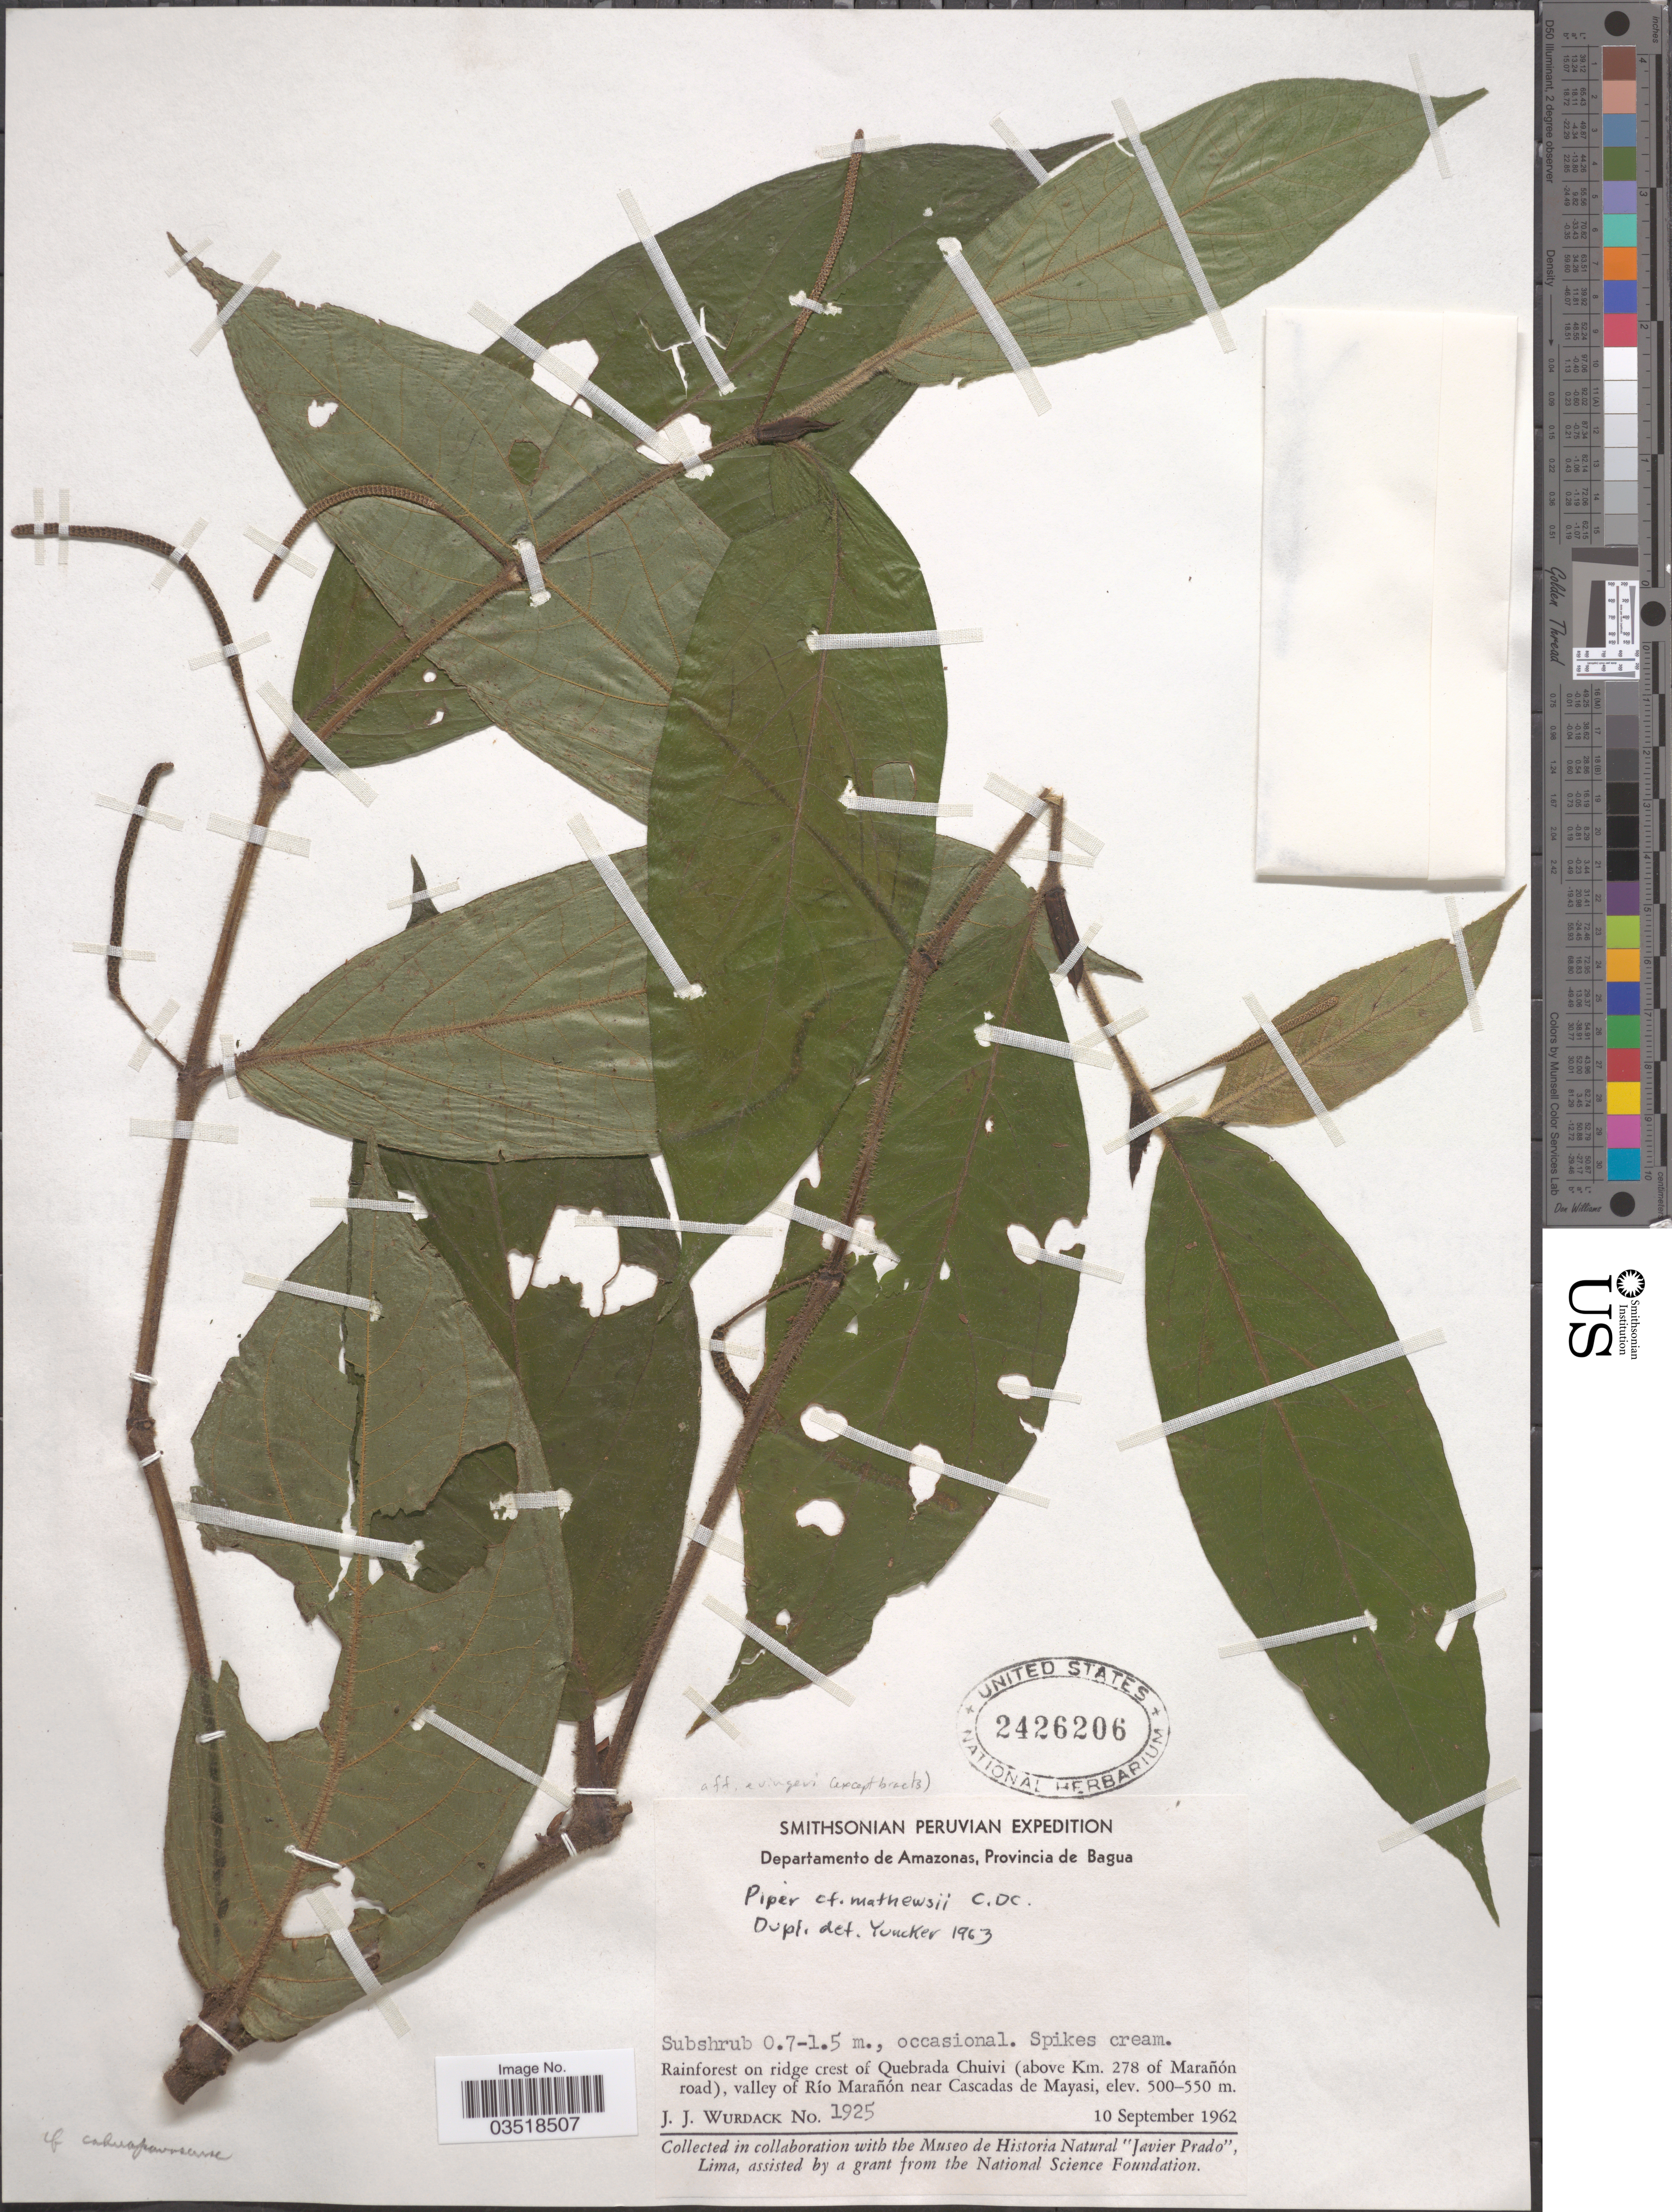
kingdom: Plantae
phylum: Tracheophyta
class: Magnoliopsida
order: Piperales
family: Piperaceae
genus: Piper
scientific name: Piper mathewsii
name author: C. DC.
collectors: J. J. Wurdack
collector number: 1925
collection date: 1962-09-10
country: Peru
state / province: Amazonas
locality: Departamento de Amazonas, Provincia de Bagua. Rainforest on ridge crest of Quebrada Chuivi (above Km. 278 of Marañón road), valley of Río Marañón near Cascadas de Mayasi.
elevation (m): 500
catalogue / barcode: US 2426206